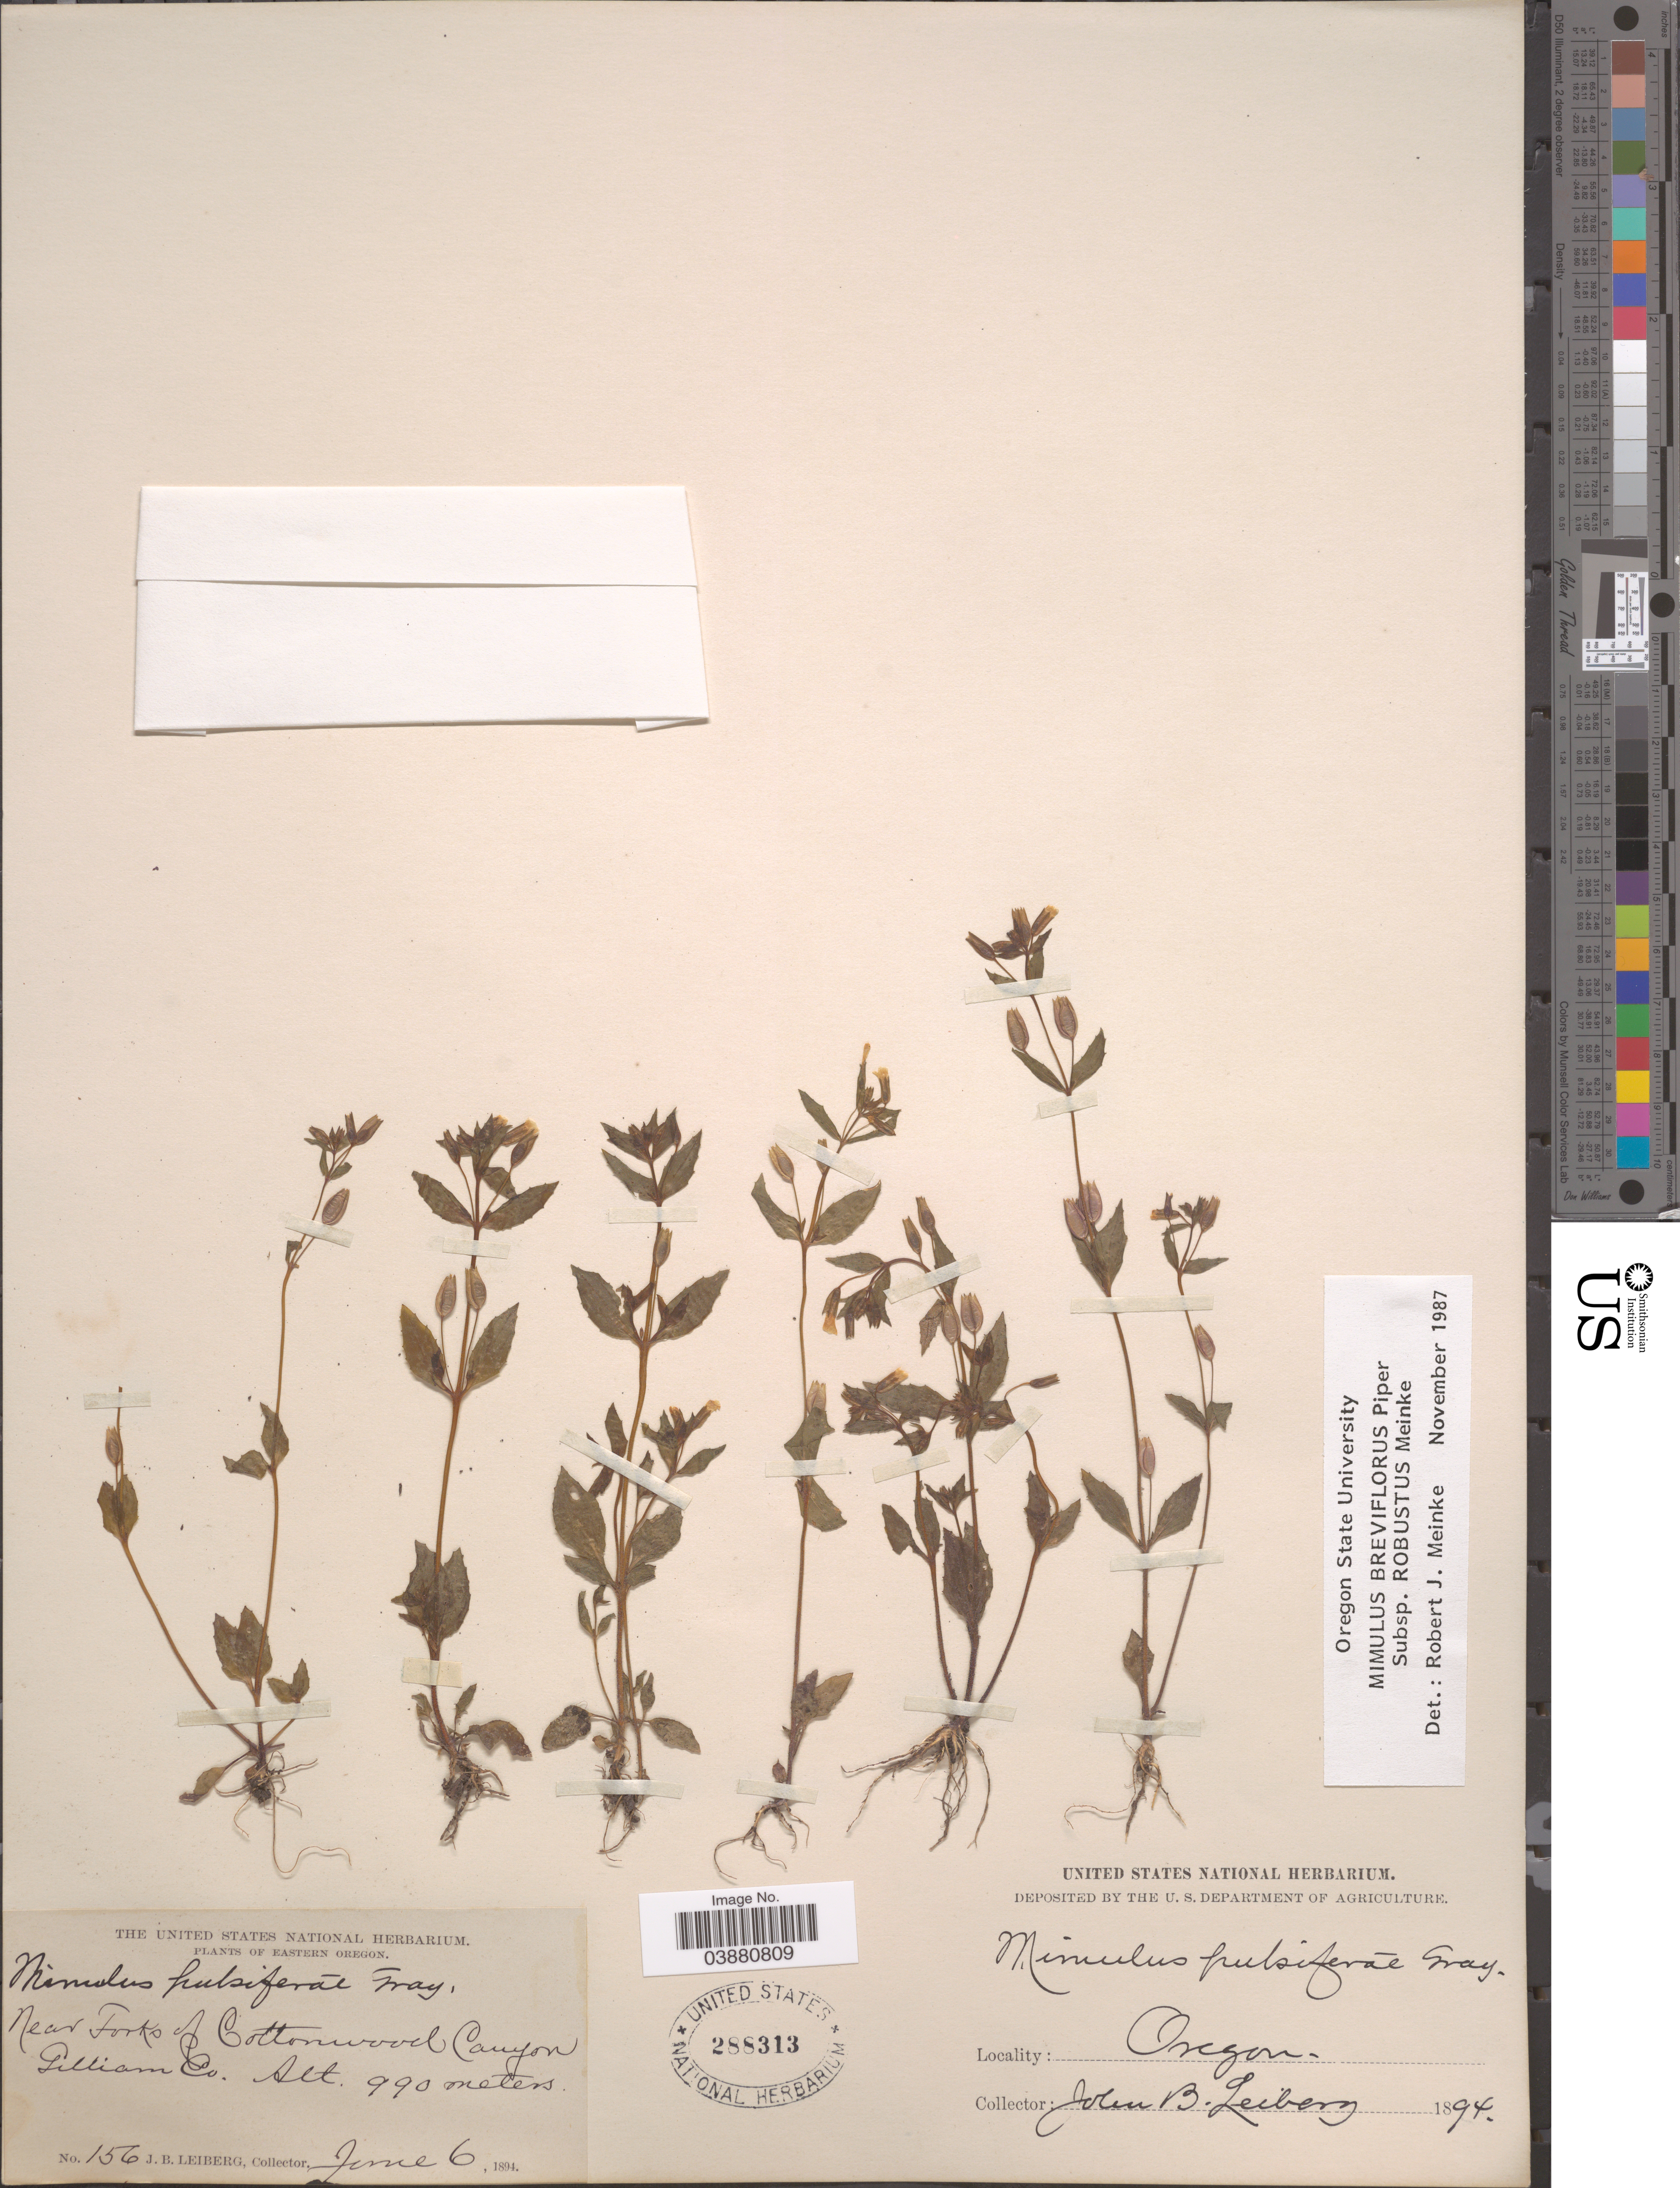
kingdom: Plantae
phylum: Tracheophyta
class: Magnoliopsida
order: Lamiales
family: Phrymaceae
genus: Mimulus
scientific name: Mimulus breviflorus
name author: Piper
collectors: J. B. Leiberg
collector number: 156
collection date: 1894-06-06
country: United States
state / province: Oregon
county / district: Gilliam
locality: Eastern Orgeon. Gilliam Co.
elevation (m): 990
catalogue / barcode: US 288313